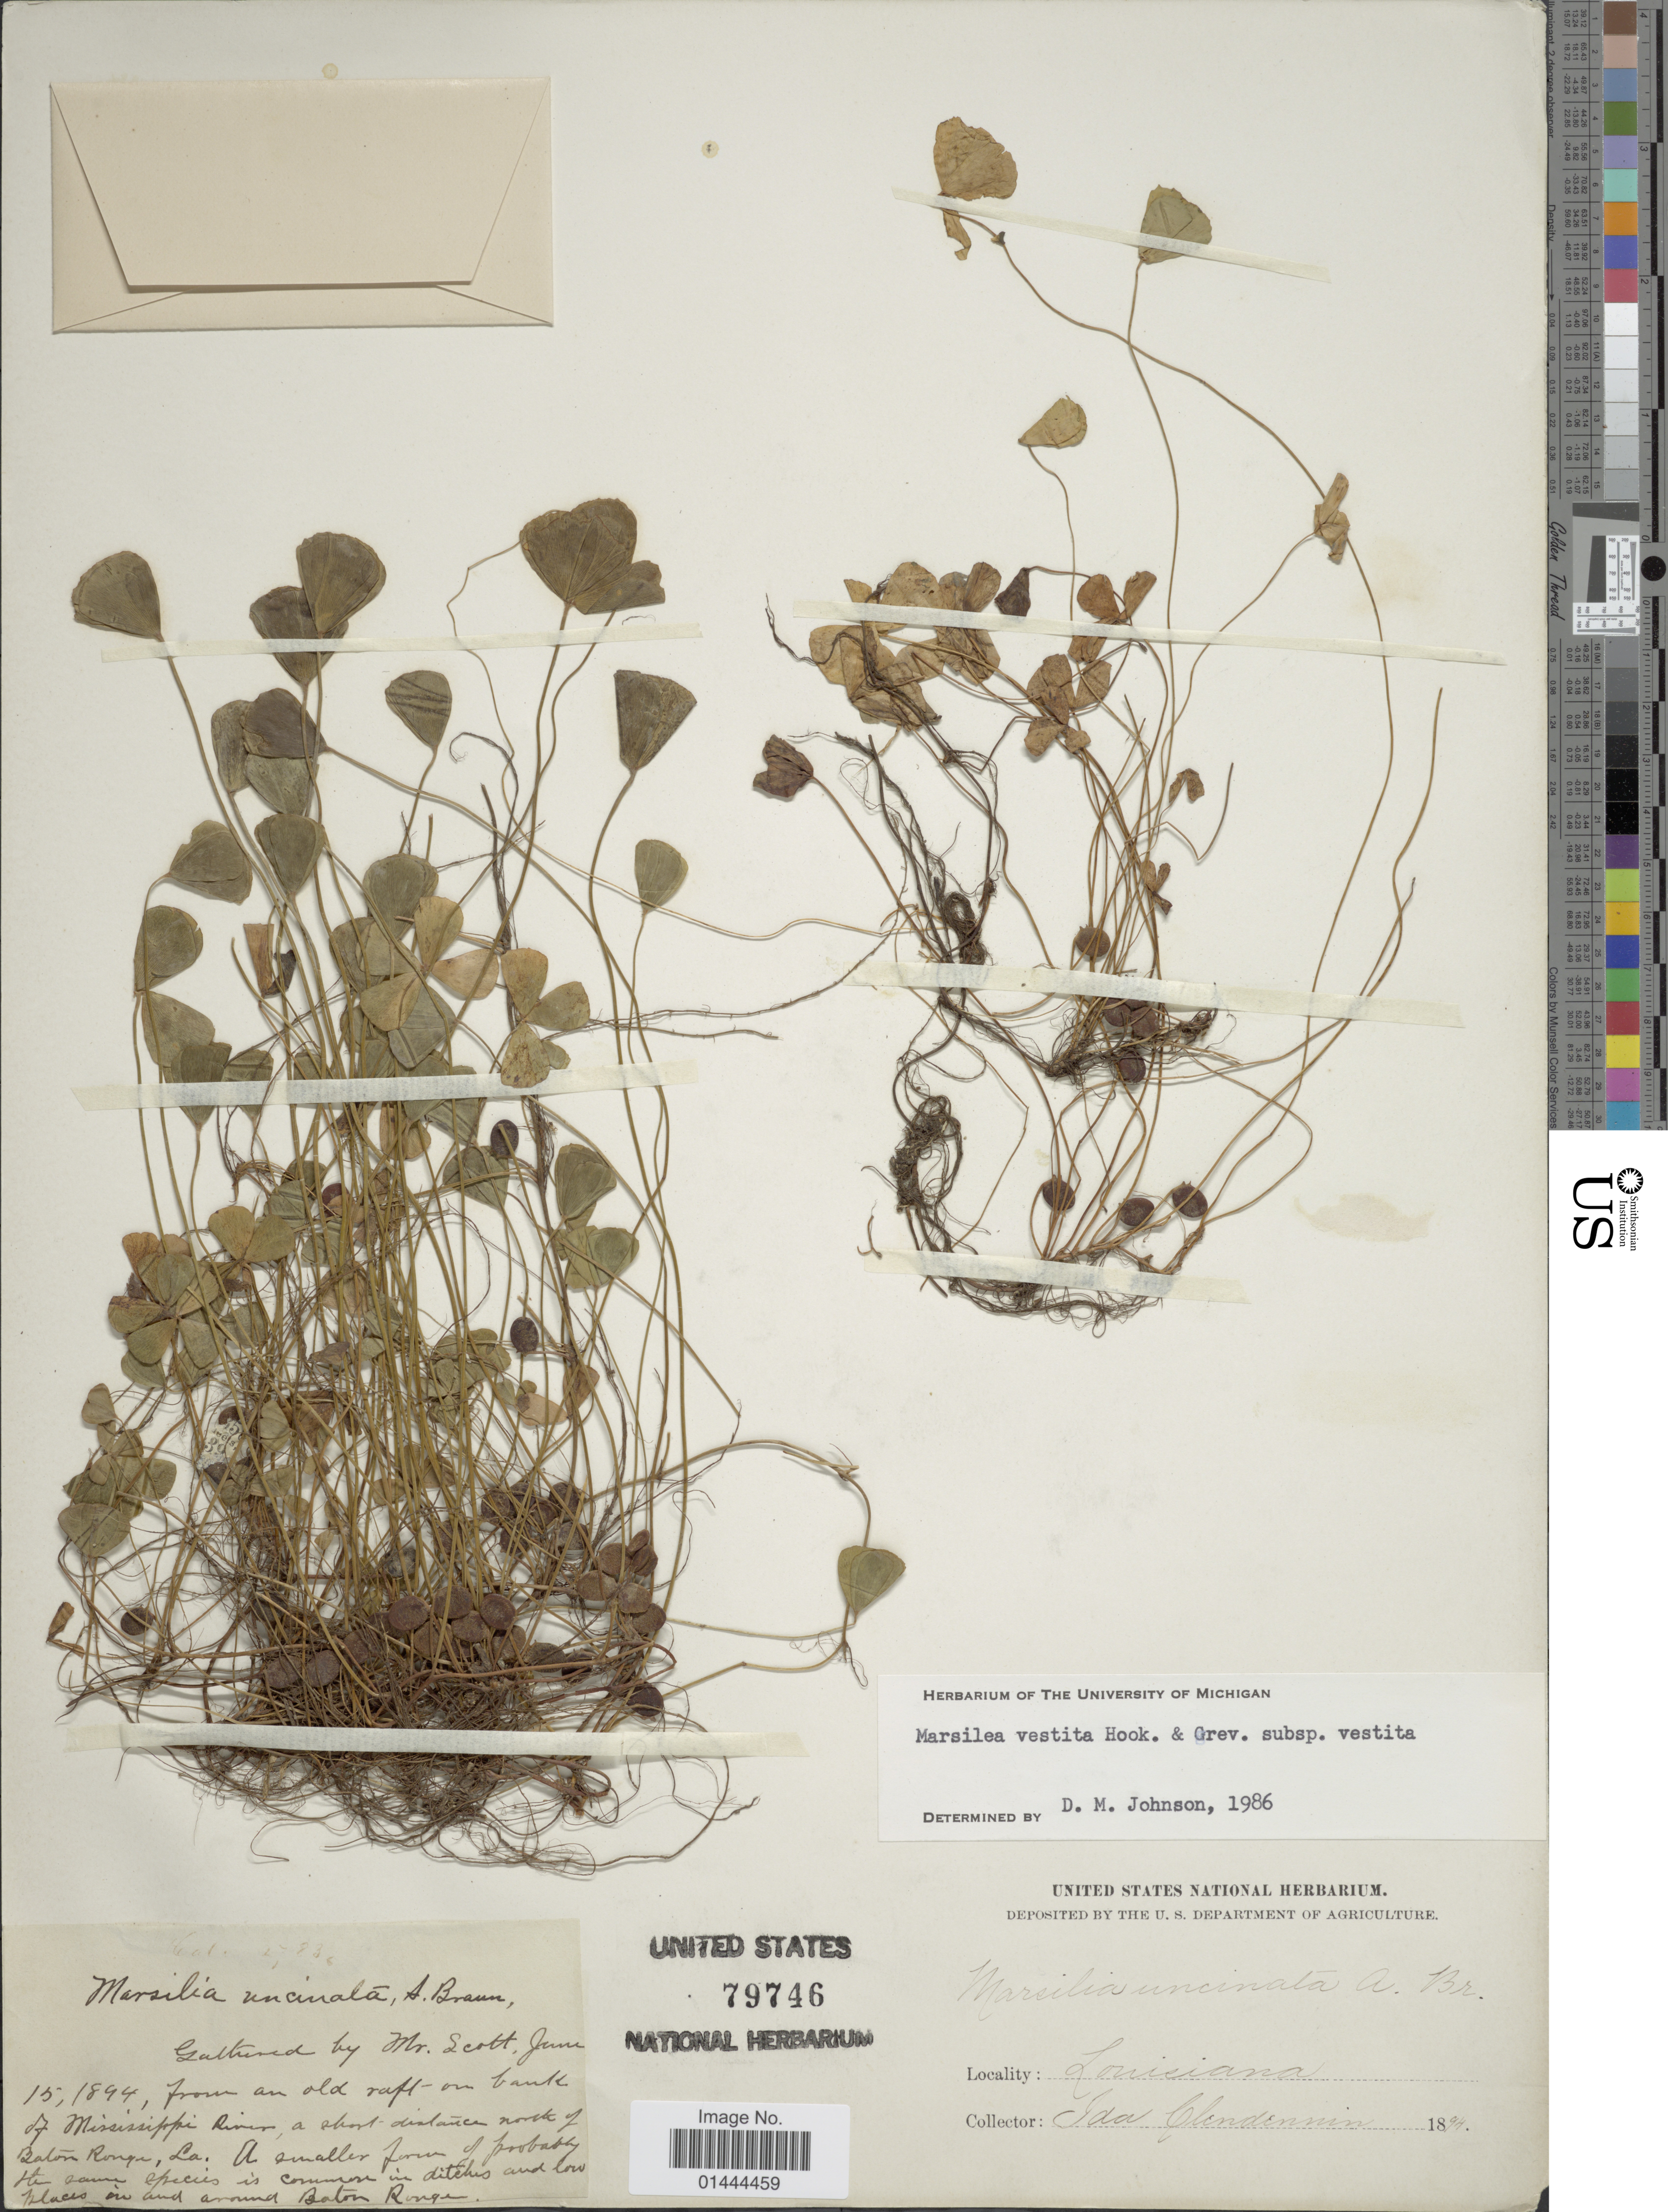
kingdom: Plantae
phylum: Tracheophyta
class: Polypodiopsida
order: Salviniales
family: Marsileaceae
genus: Marsilea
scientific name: Marsilea vestita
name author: Hook. & Grev.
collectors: I. Clendenin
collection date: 1894-06-15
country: United States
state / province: Louisiana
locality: From an old raft on bank of Mississippi River, a short-distance north of Baton Range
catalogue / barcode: US 79746